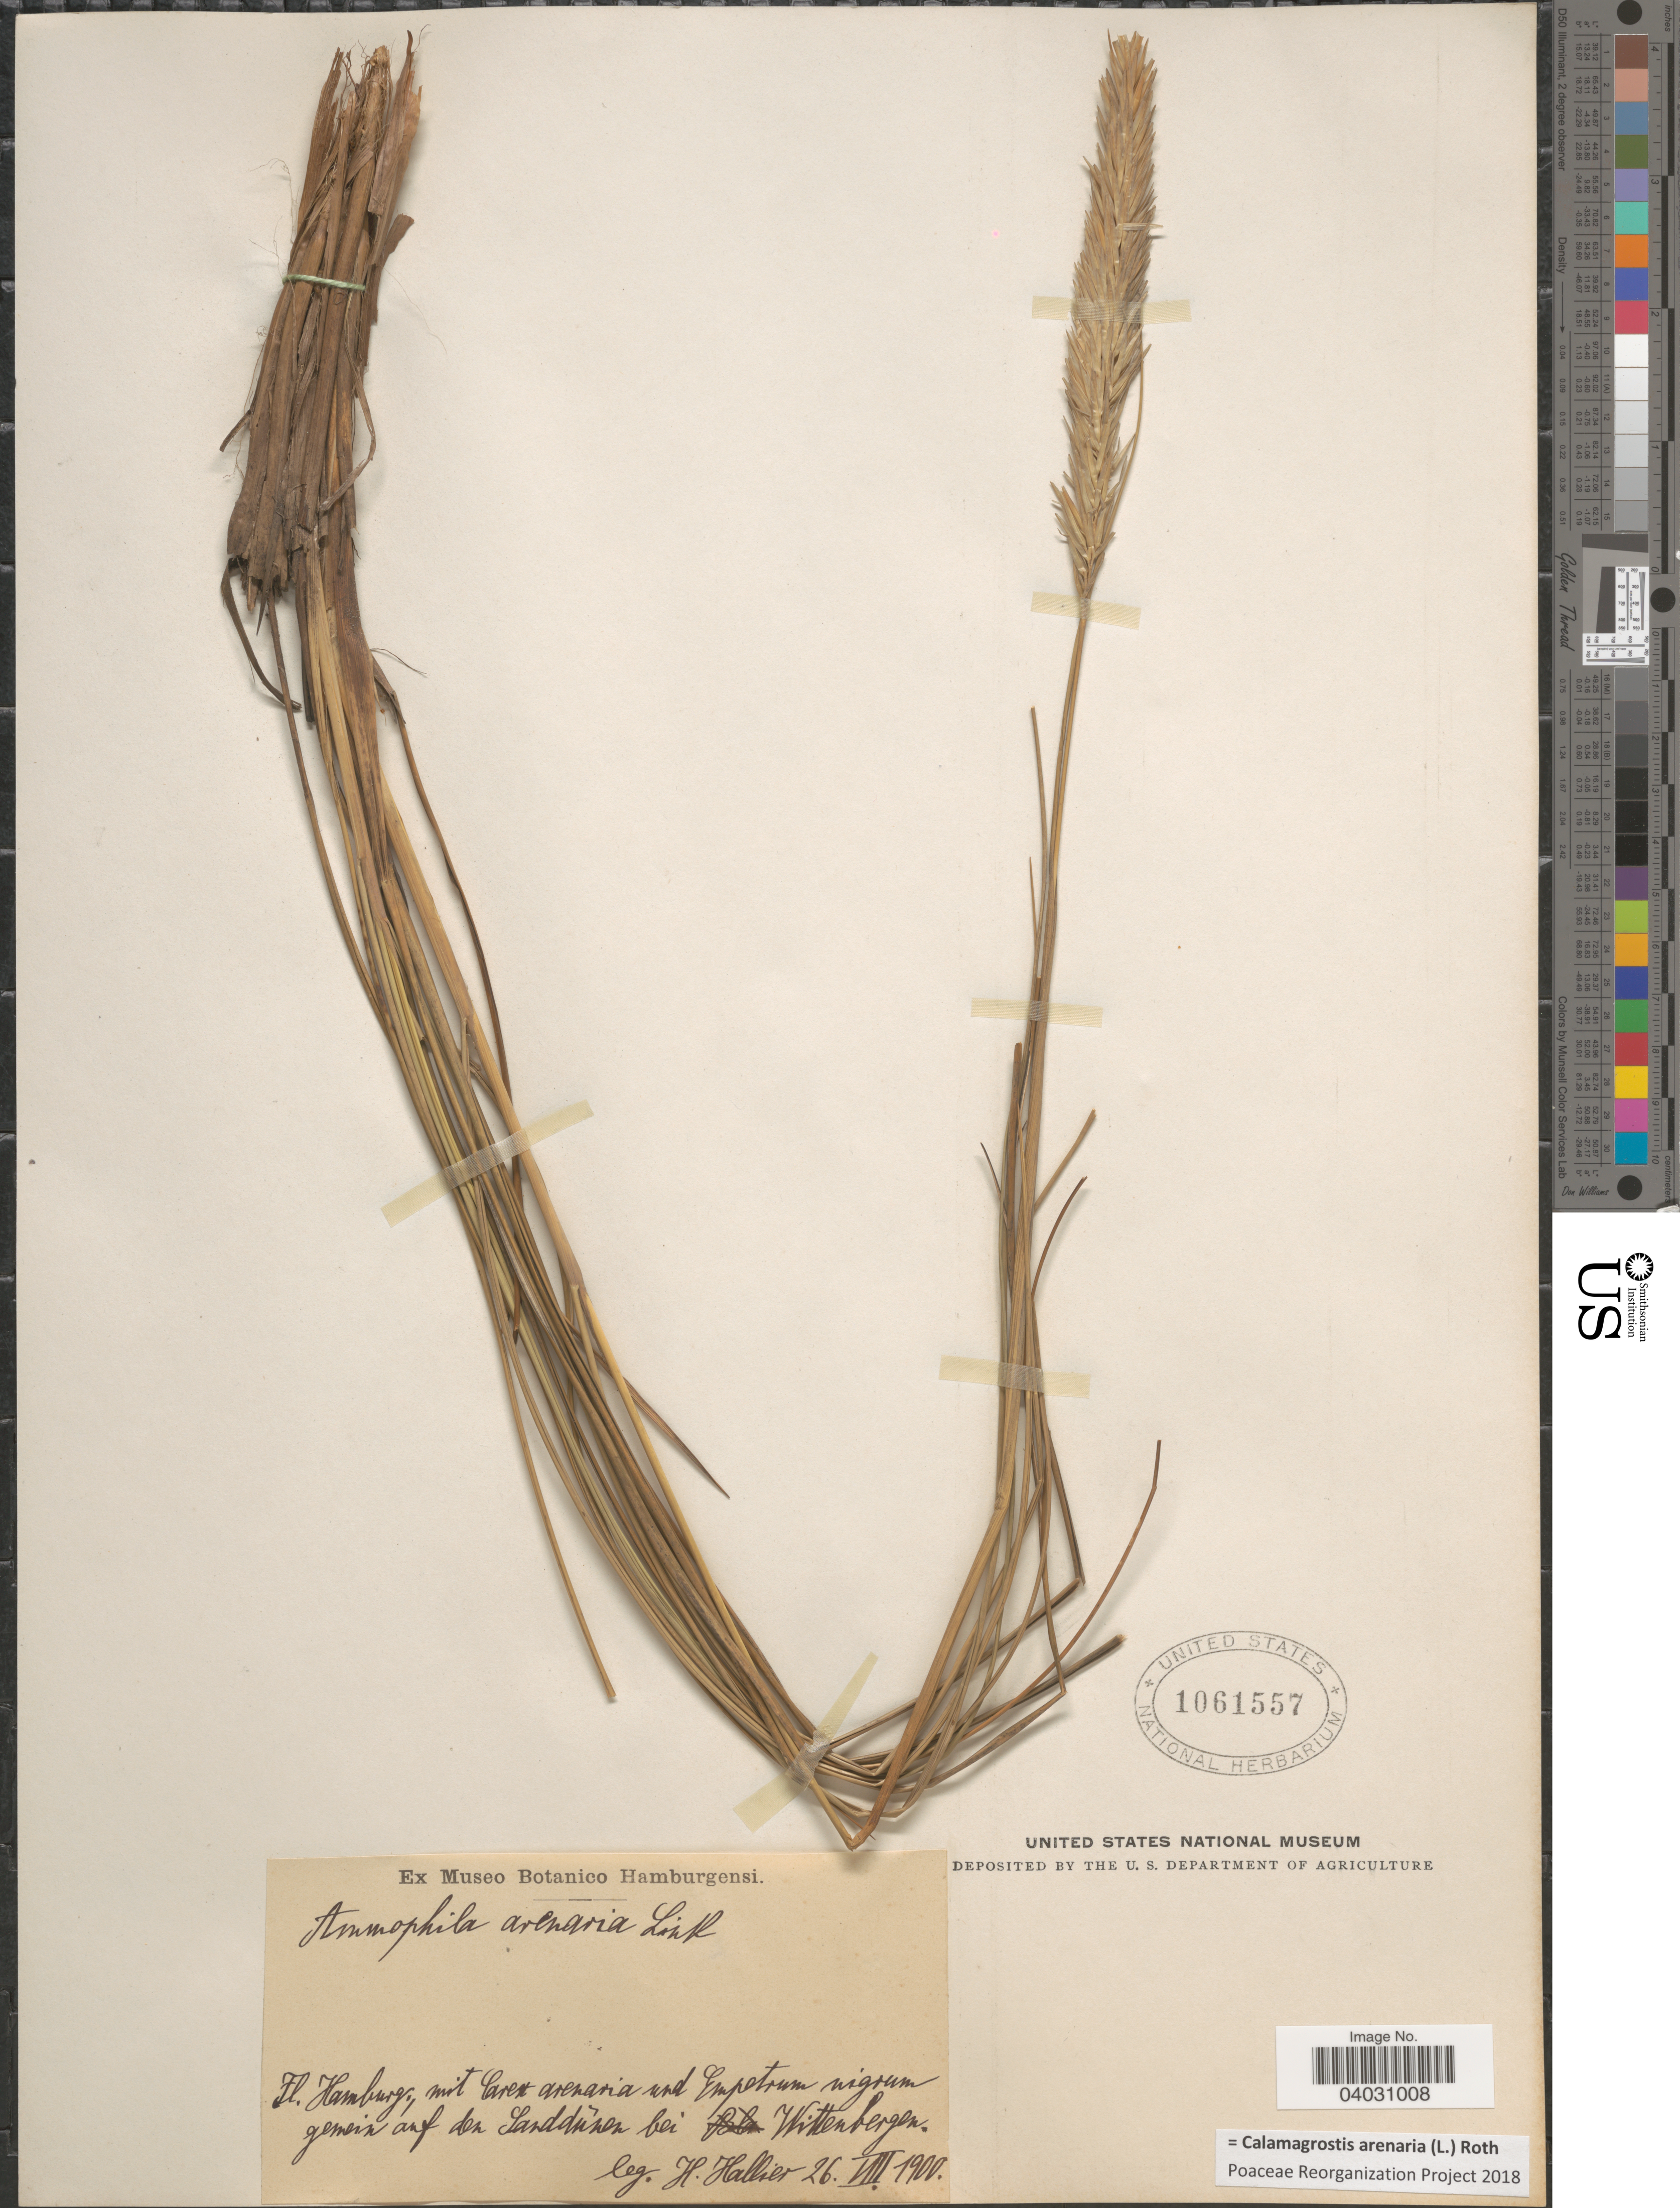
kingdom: Plantae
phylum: Tracheophyta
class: Liliopsida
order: Poales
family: Poaceae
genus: Calamagrostis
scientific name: Calamagrostis arenaria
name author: (L.) Roth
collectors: H. G. Hallier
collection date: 1900-08-26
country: Germany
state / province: Hamburg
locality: Auf den Sanddũnen bei Wittenbergen.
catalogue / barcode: US 1061557